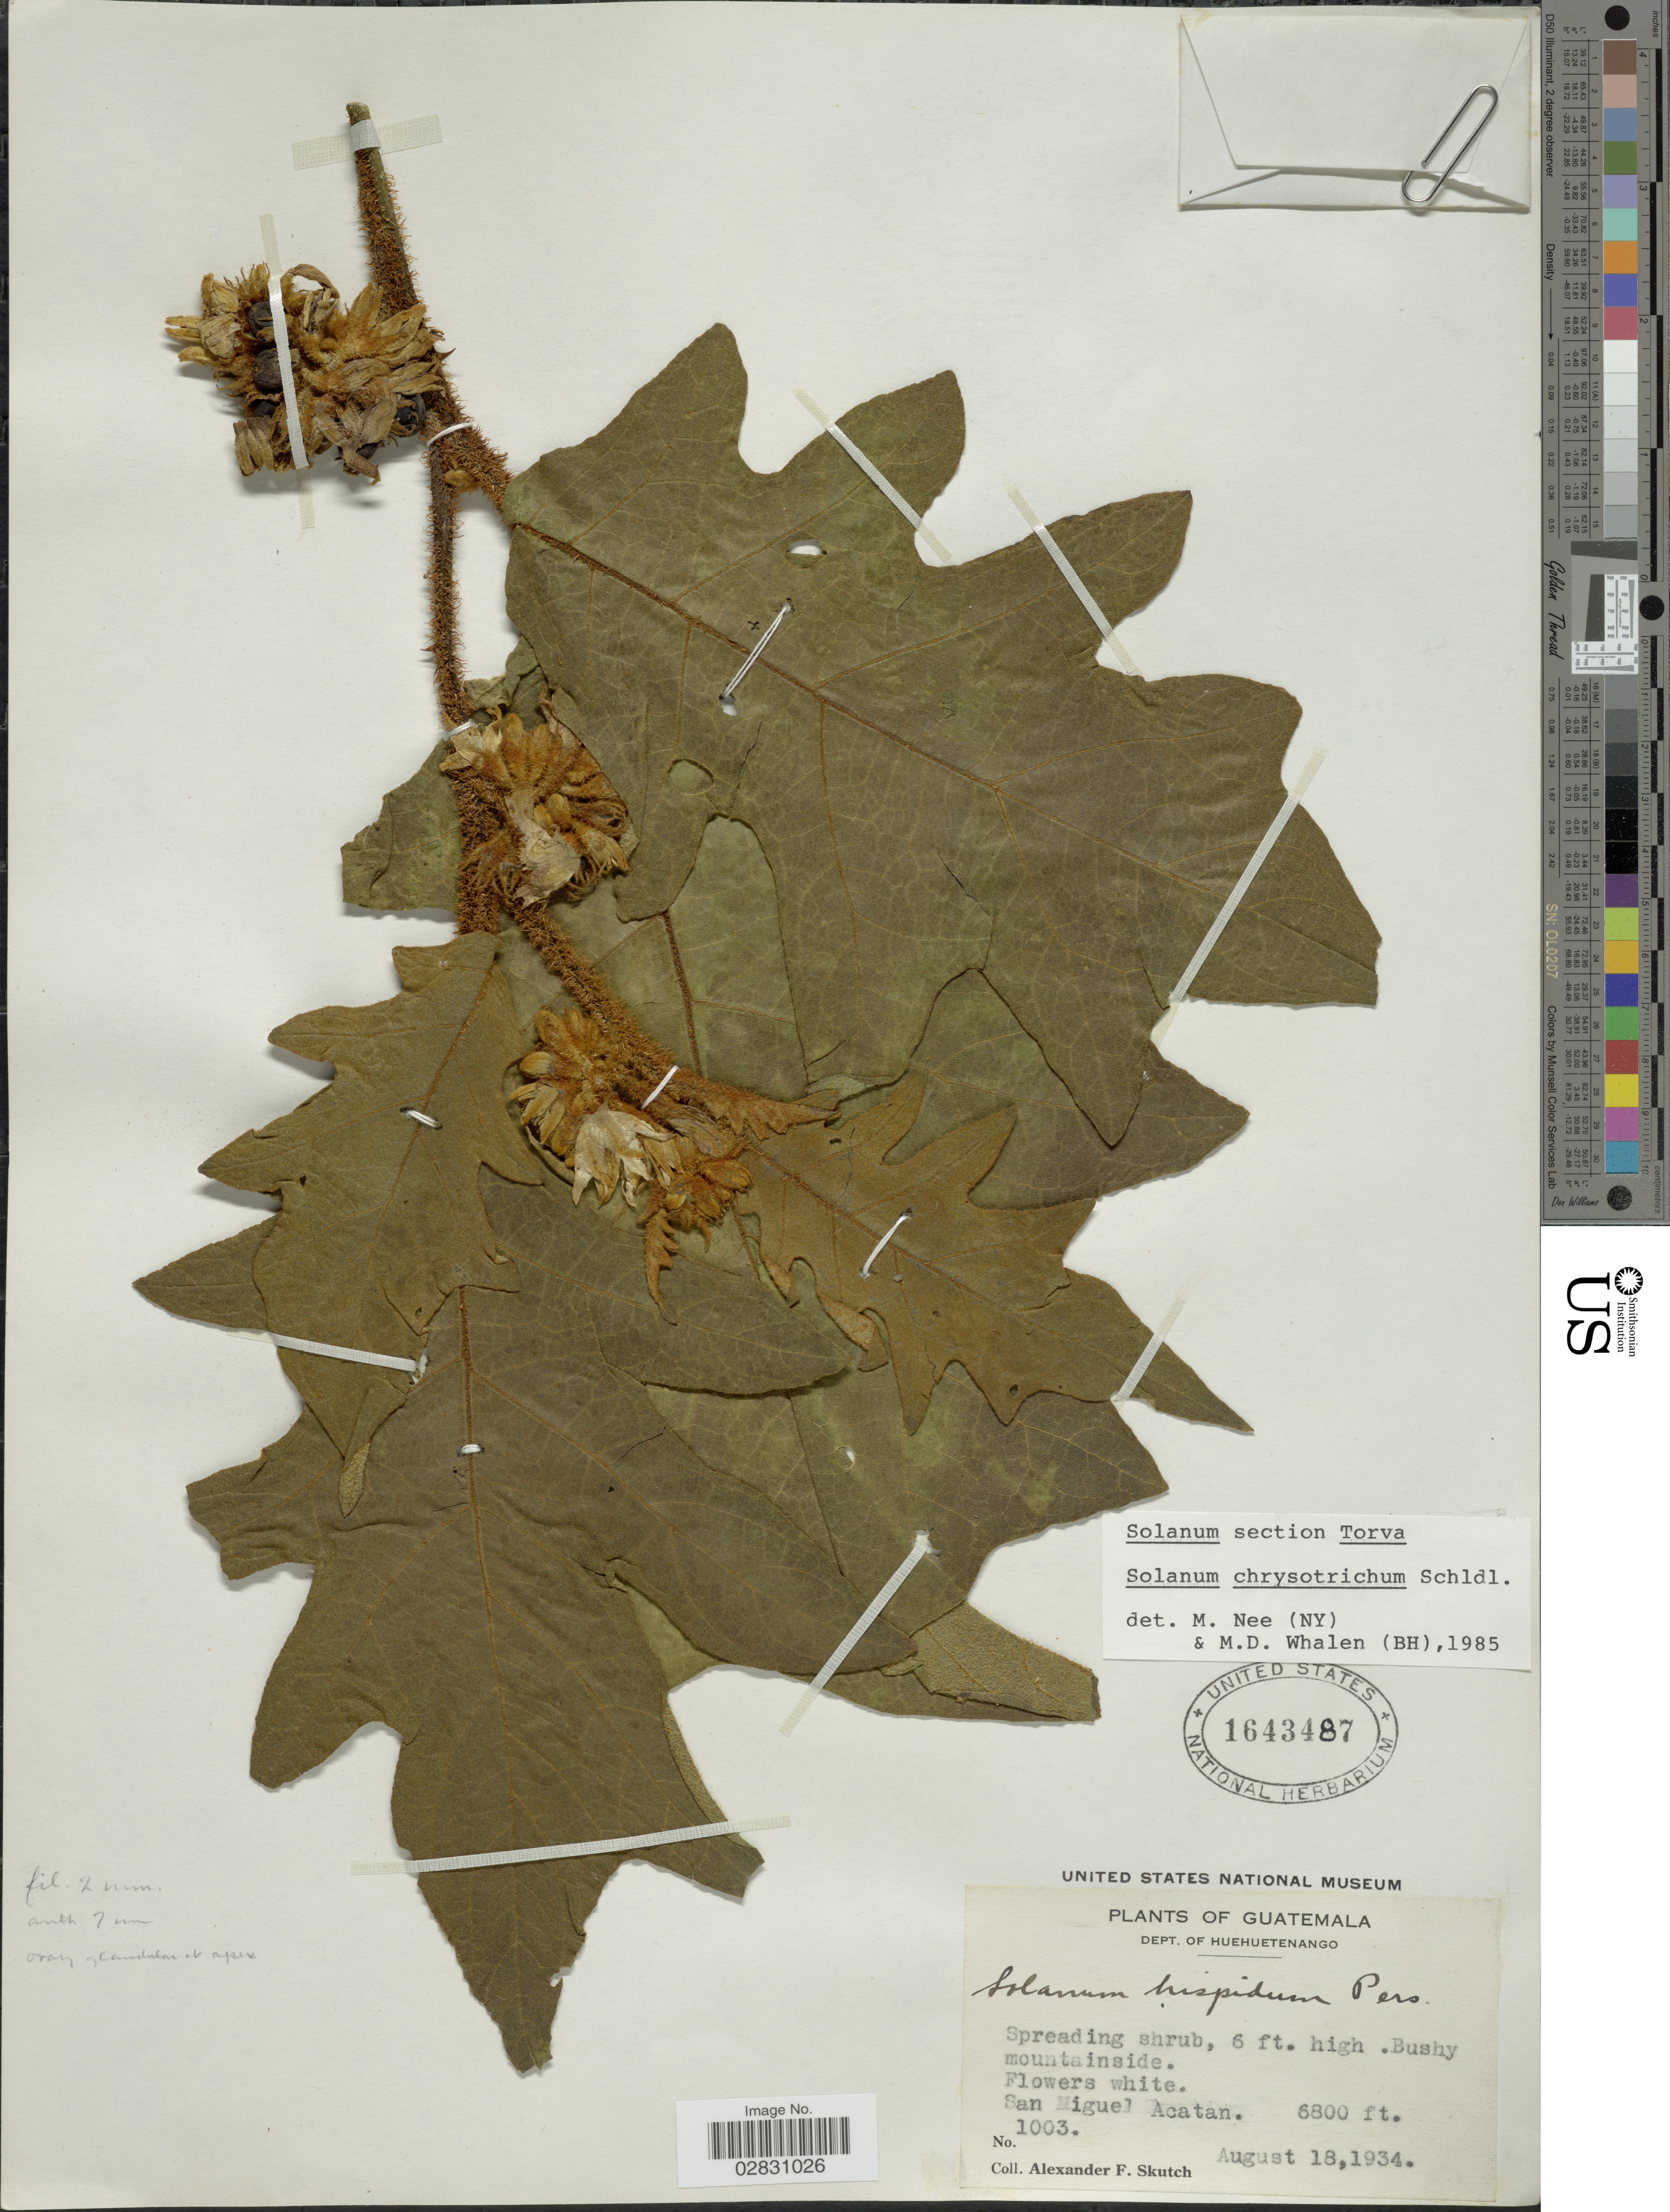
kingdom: Plantae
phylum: Tracheophyta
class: Magnoliopsida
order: Solanales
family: Solanaceae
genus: Solanum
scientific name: Solanum chrysotrichum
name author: Schltdl.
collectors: A. F. Skutch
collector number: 1003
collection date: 1934-08-18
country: Guatemala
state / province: Huehuetenango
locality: Dept. of Huehuetenango. San Miguel Acatan.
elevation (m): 2073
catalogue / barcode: US 1643487